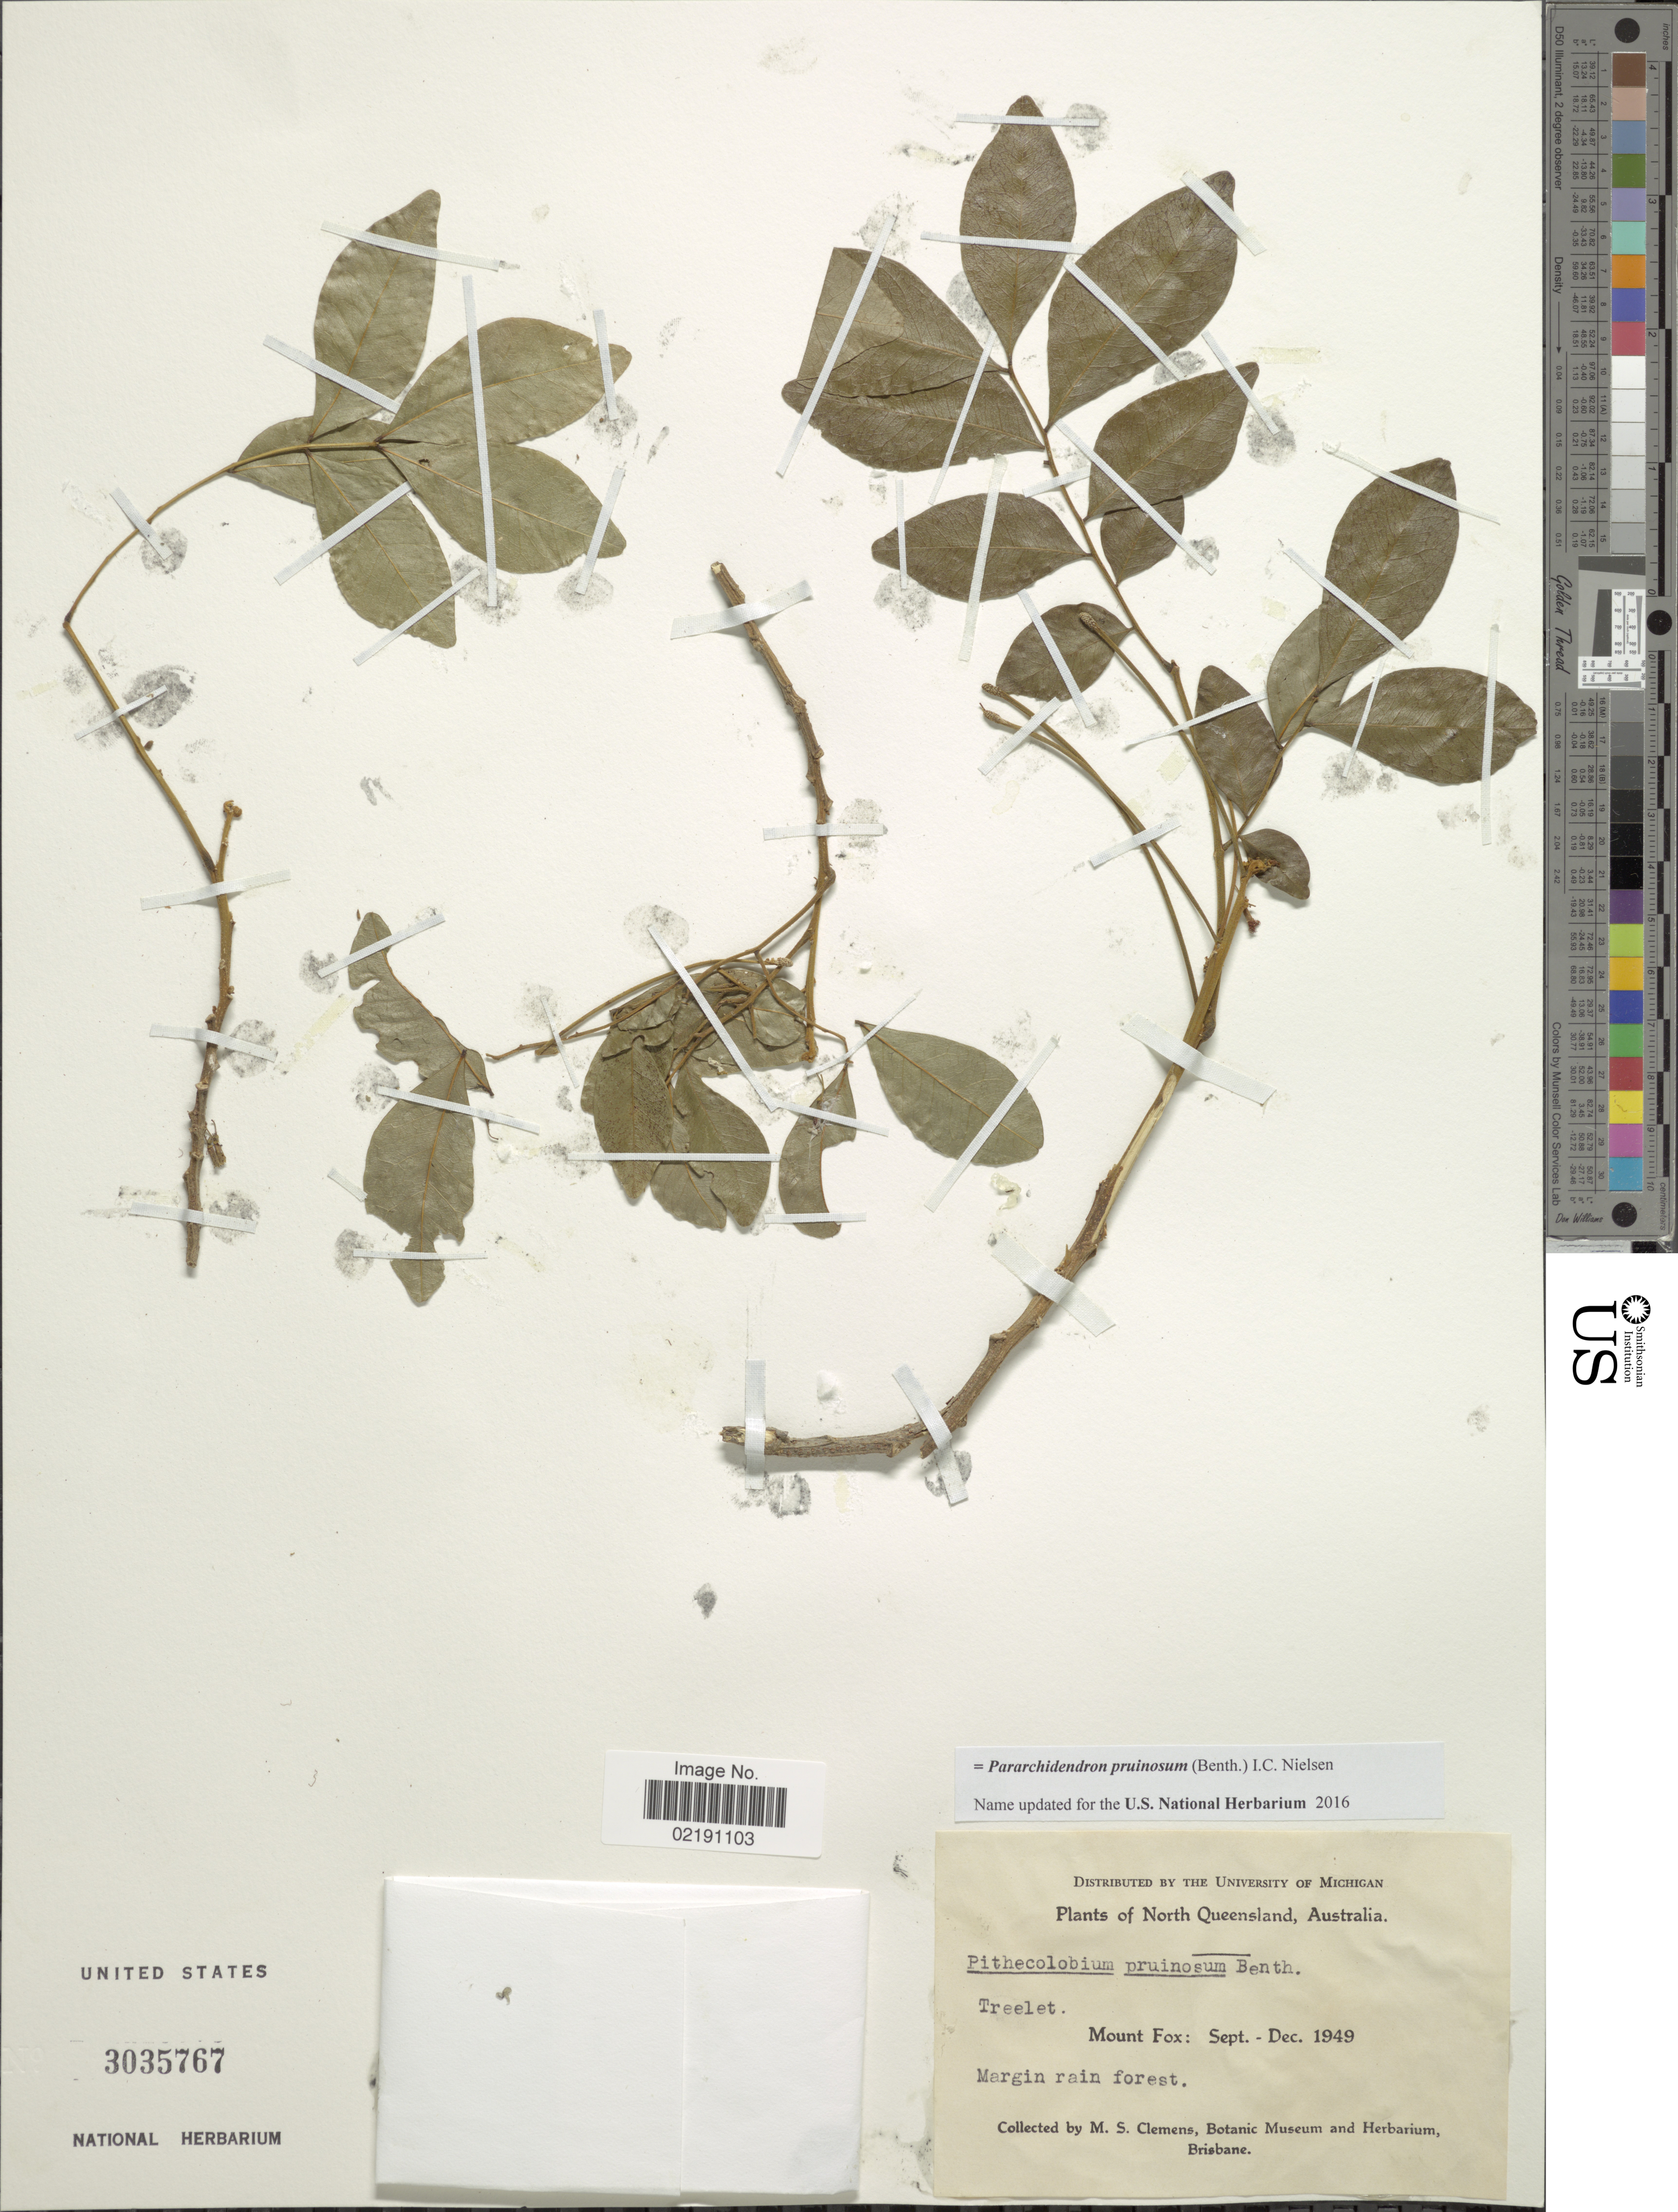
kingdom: Plantae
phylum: Tracheophyta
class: Magnoliopsida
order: Fabales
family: Fabaceae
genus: Pararchidendron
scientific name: Pararchidendron pruinosum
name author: (Benth.) I.C. Nielsen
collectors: M. S. Clemens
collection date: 1949-09/1949-12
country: Australia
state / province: Queensland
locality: North Queensland, Australia. Mount Fox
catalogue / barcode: US 3035767